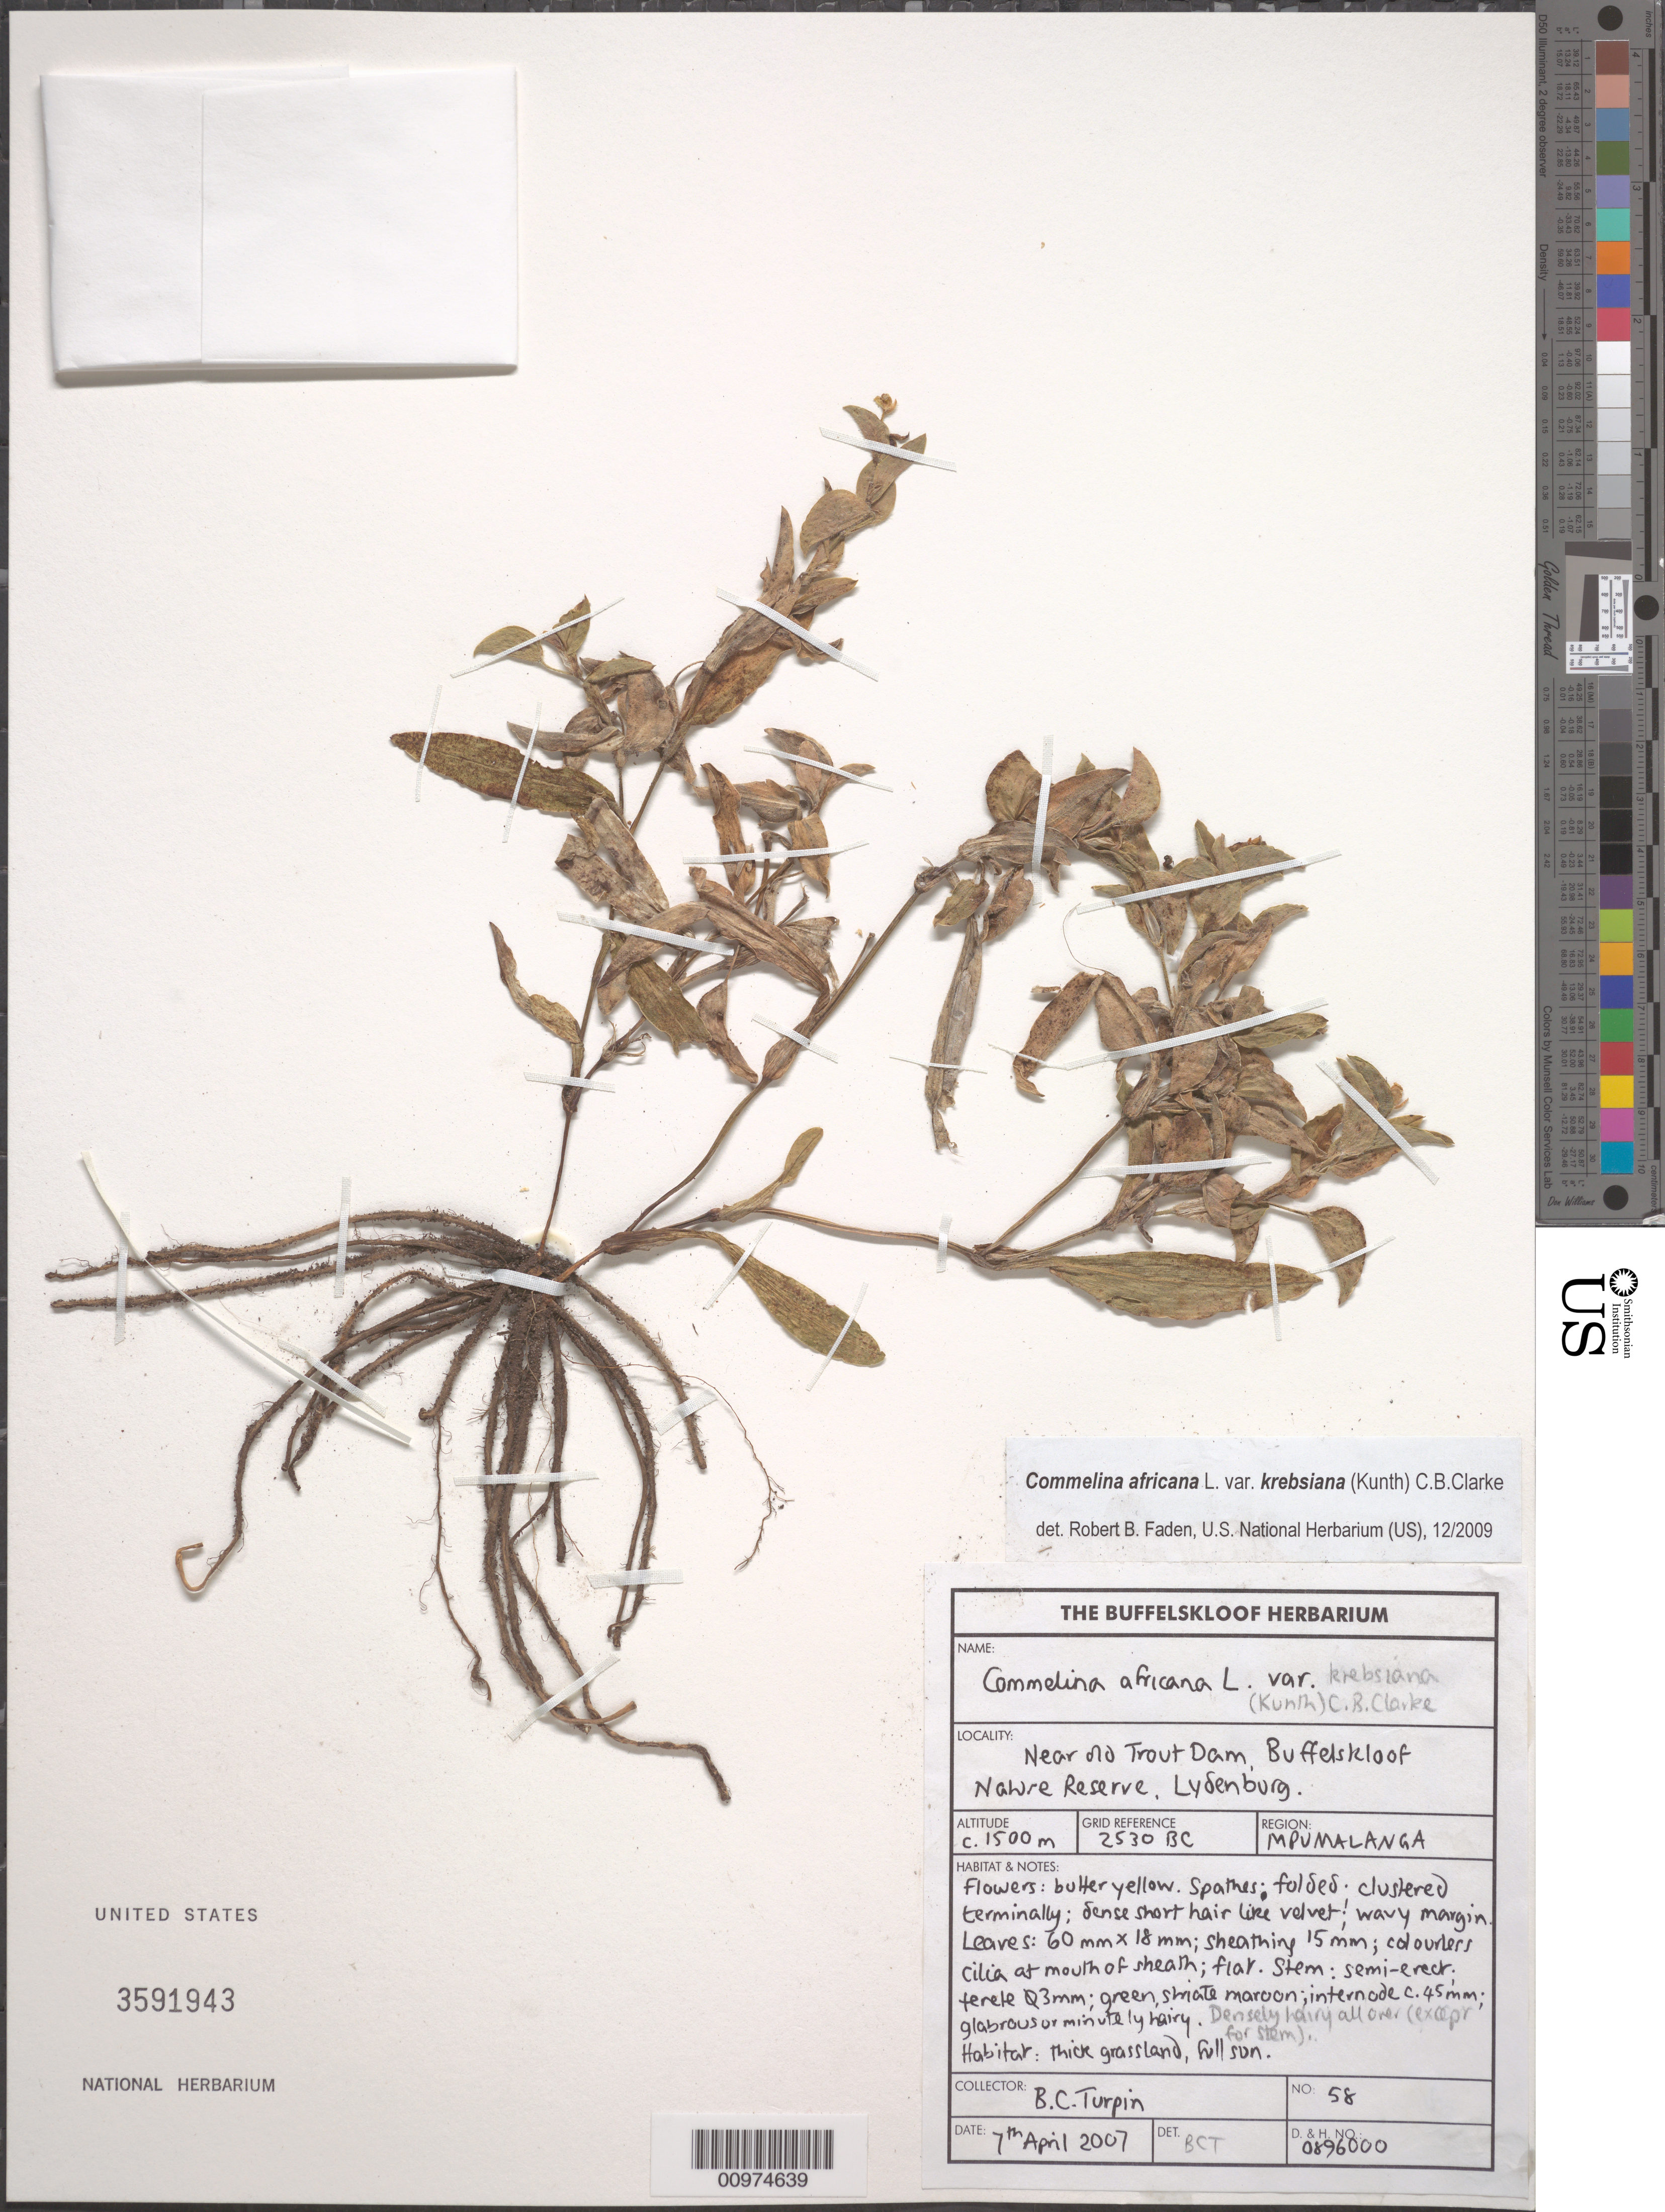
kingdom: Plantae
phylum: Tracheophyta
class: Liliopsida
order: Commelinales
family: Commelinaceae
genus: Commelina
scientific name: Commelina africana var. krebsiana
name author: (Kunth) C.B. Clarke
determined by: Faden, Robert B., (US), Smithsonian Institution - National Museum of Natural History (UNITED STATES)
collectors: B. C. Turpin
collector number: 58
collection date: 2007-04-07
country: South Africa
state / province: Mpumalanga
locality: Transvaal. Lydenburg. Near old Trout Dam. Buffelskloof Nature Reserve.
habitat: Thick grassland, full sum.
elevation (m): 1500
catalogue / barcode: US 3591943